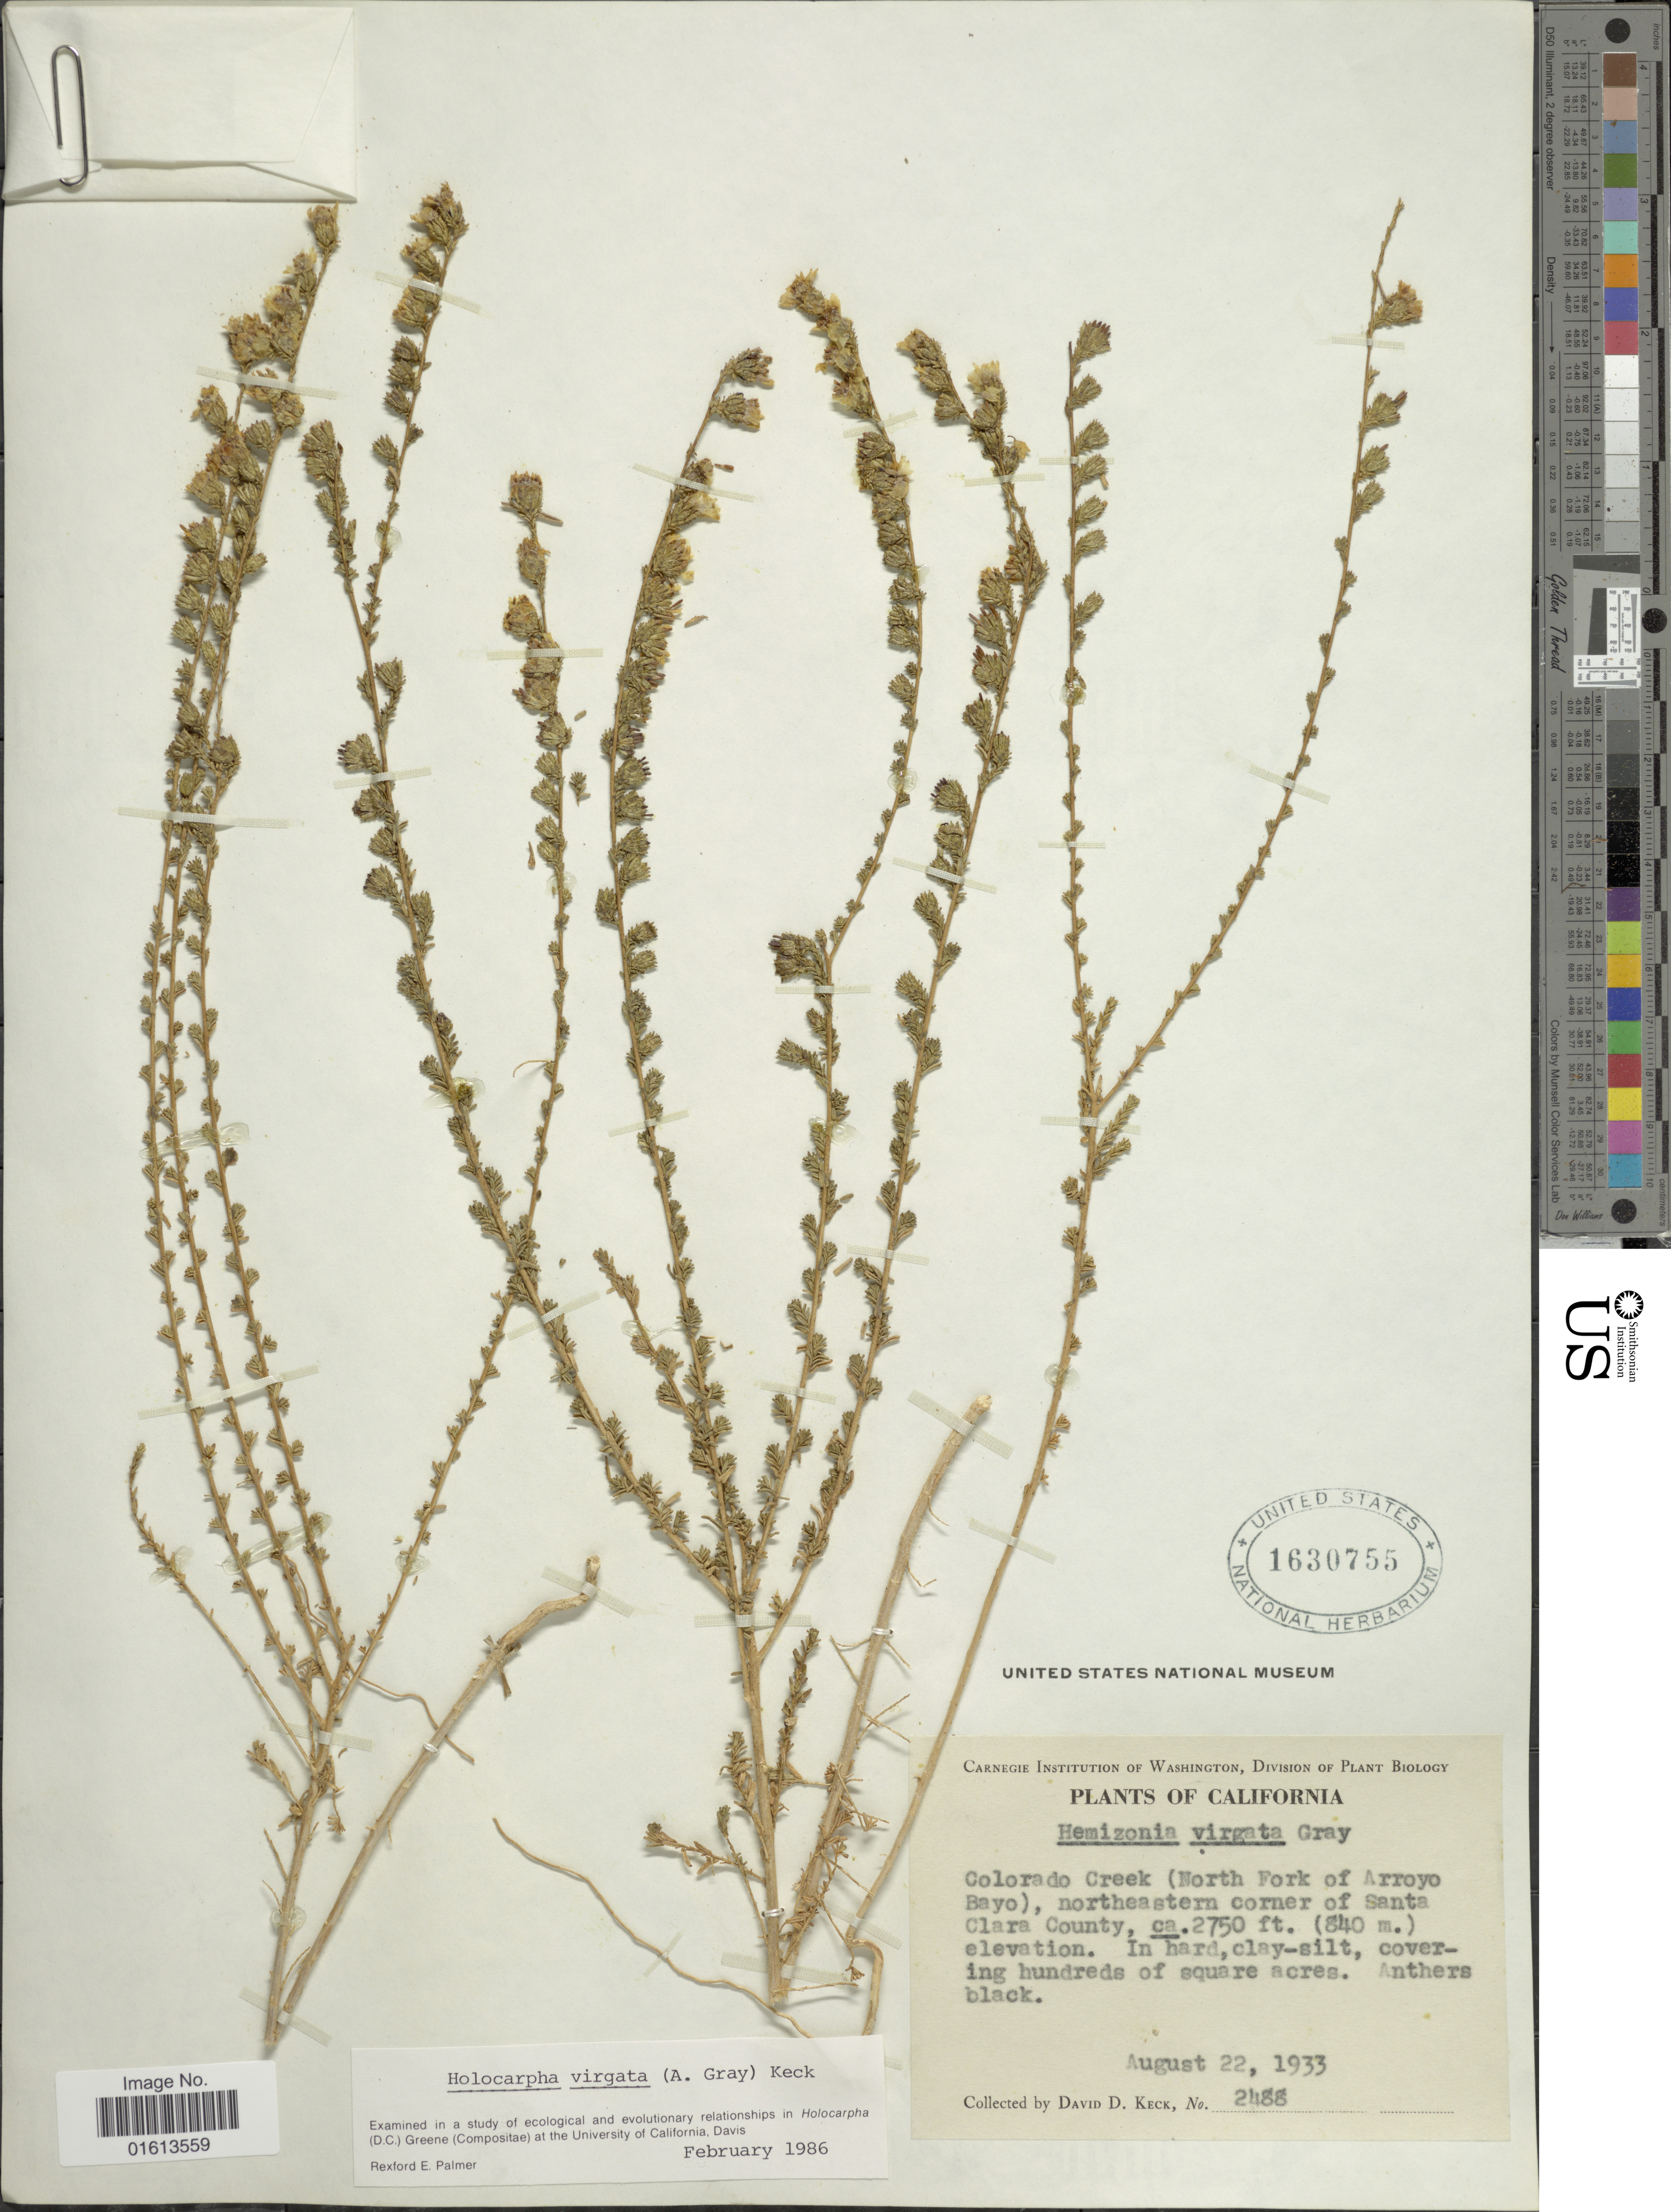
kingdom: Plantae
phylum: Tracheophyta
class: Magnoliopsida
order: Asterales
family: Asteraceae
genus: Holocarpha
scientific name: Holocarpha virgata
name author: (A. Gray) D.D. Keck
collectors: D. D. Keck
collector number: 2488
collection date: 1933-08-22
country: United States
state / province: California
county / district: Santa Clara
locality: California. Colorado Creek (North Fork of Arroyo Bayo), northeastern corner of Santa Clara County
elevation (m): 838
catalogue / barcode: US 1630755